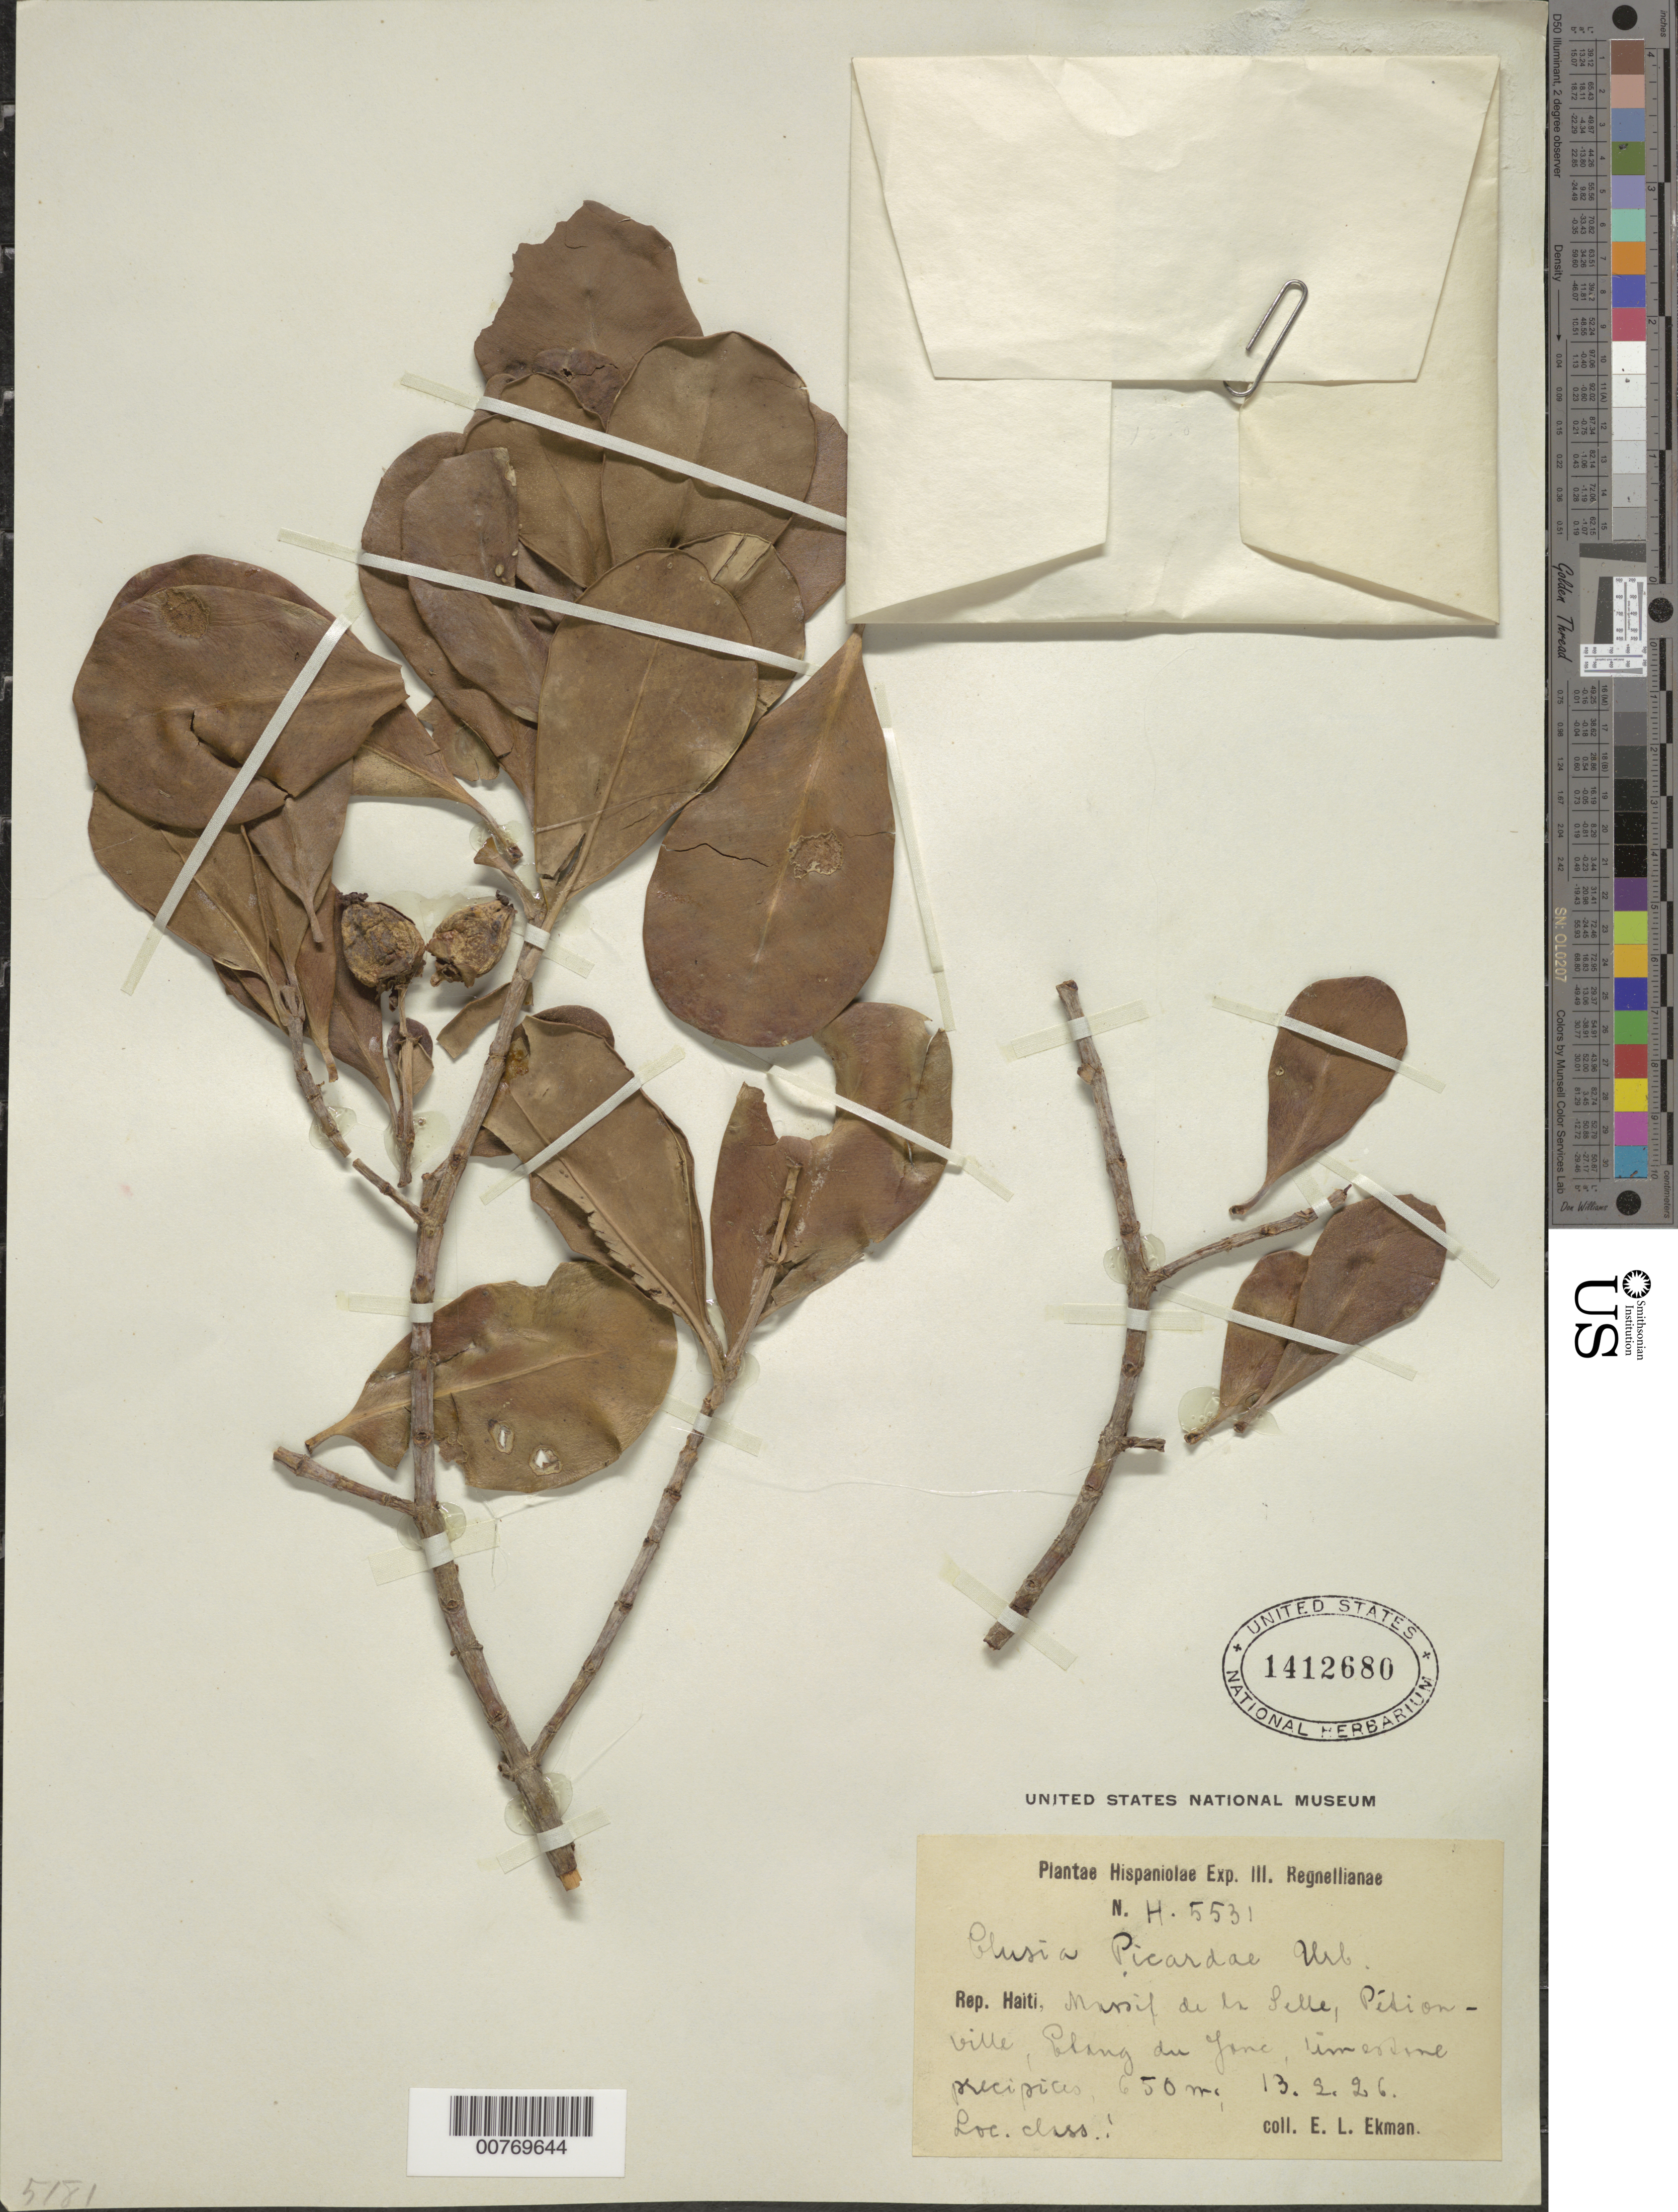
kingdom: Plantae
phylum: Tracheophyta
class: Magnoliopsida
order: Malpighiales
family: Clusiaceae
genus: Clusia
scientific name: Clusia picardae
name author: Urb.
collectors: E. L. Ekman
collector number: H 5531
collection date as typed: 13 Feb 1926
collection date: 1926-02-13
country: Haiti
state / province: Ouest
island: Hispaniola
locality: Massif de Selle, Pétionville, "Cdang-du-Janc".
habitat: Limestone precipices.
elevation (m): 650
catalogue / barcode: US 1412680